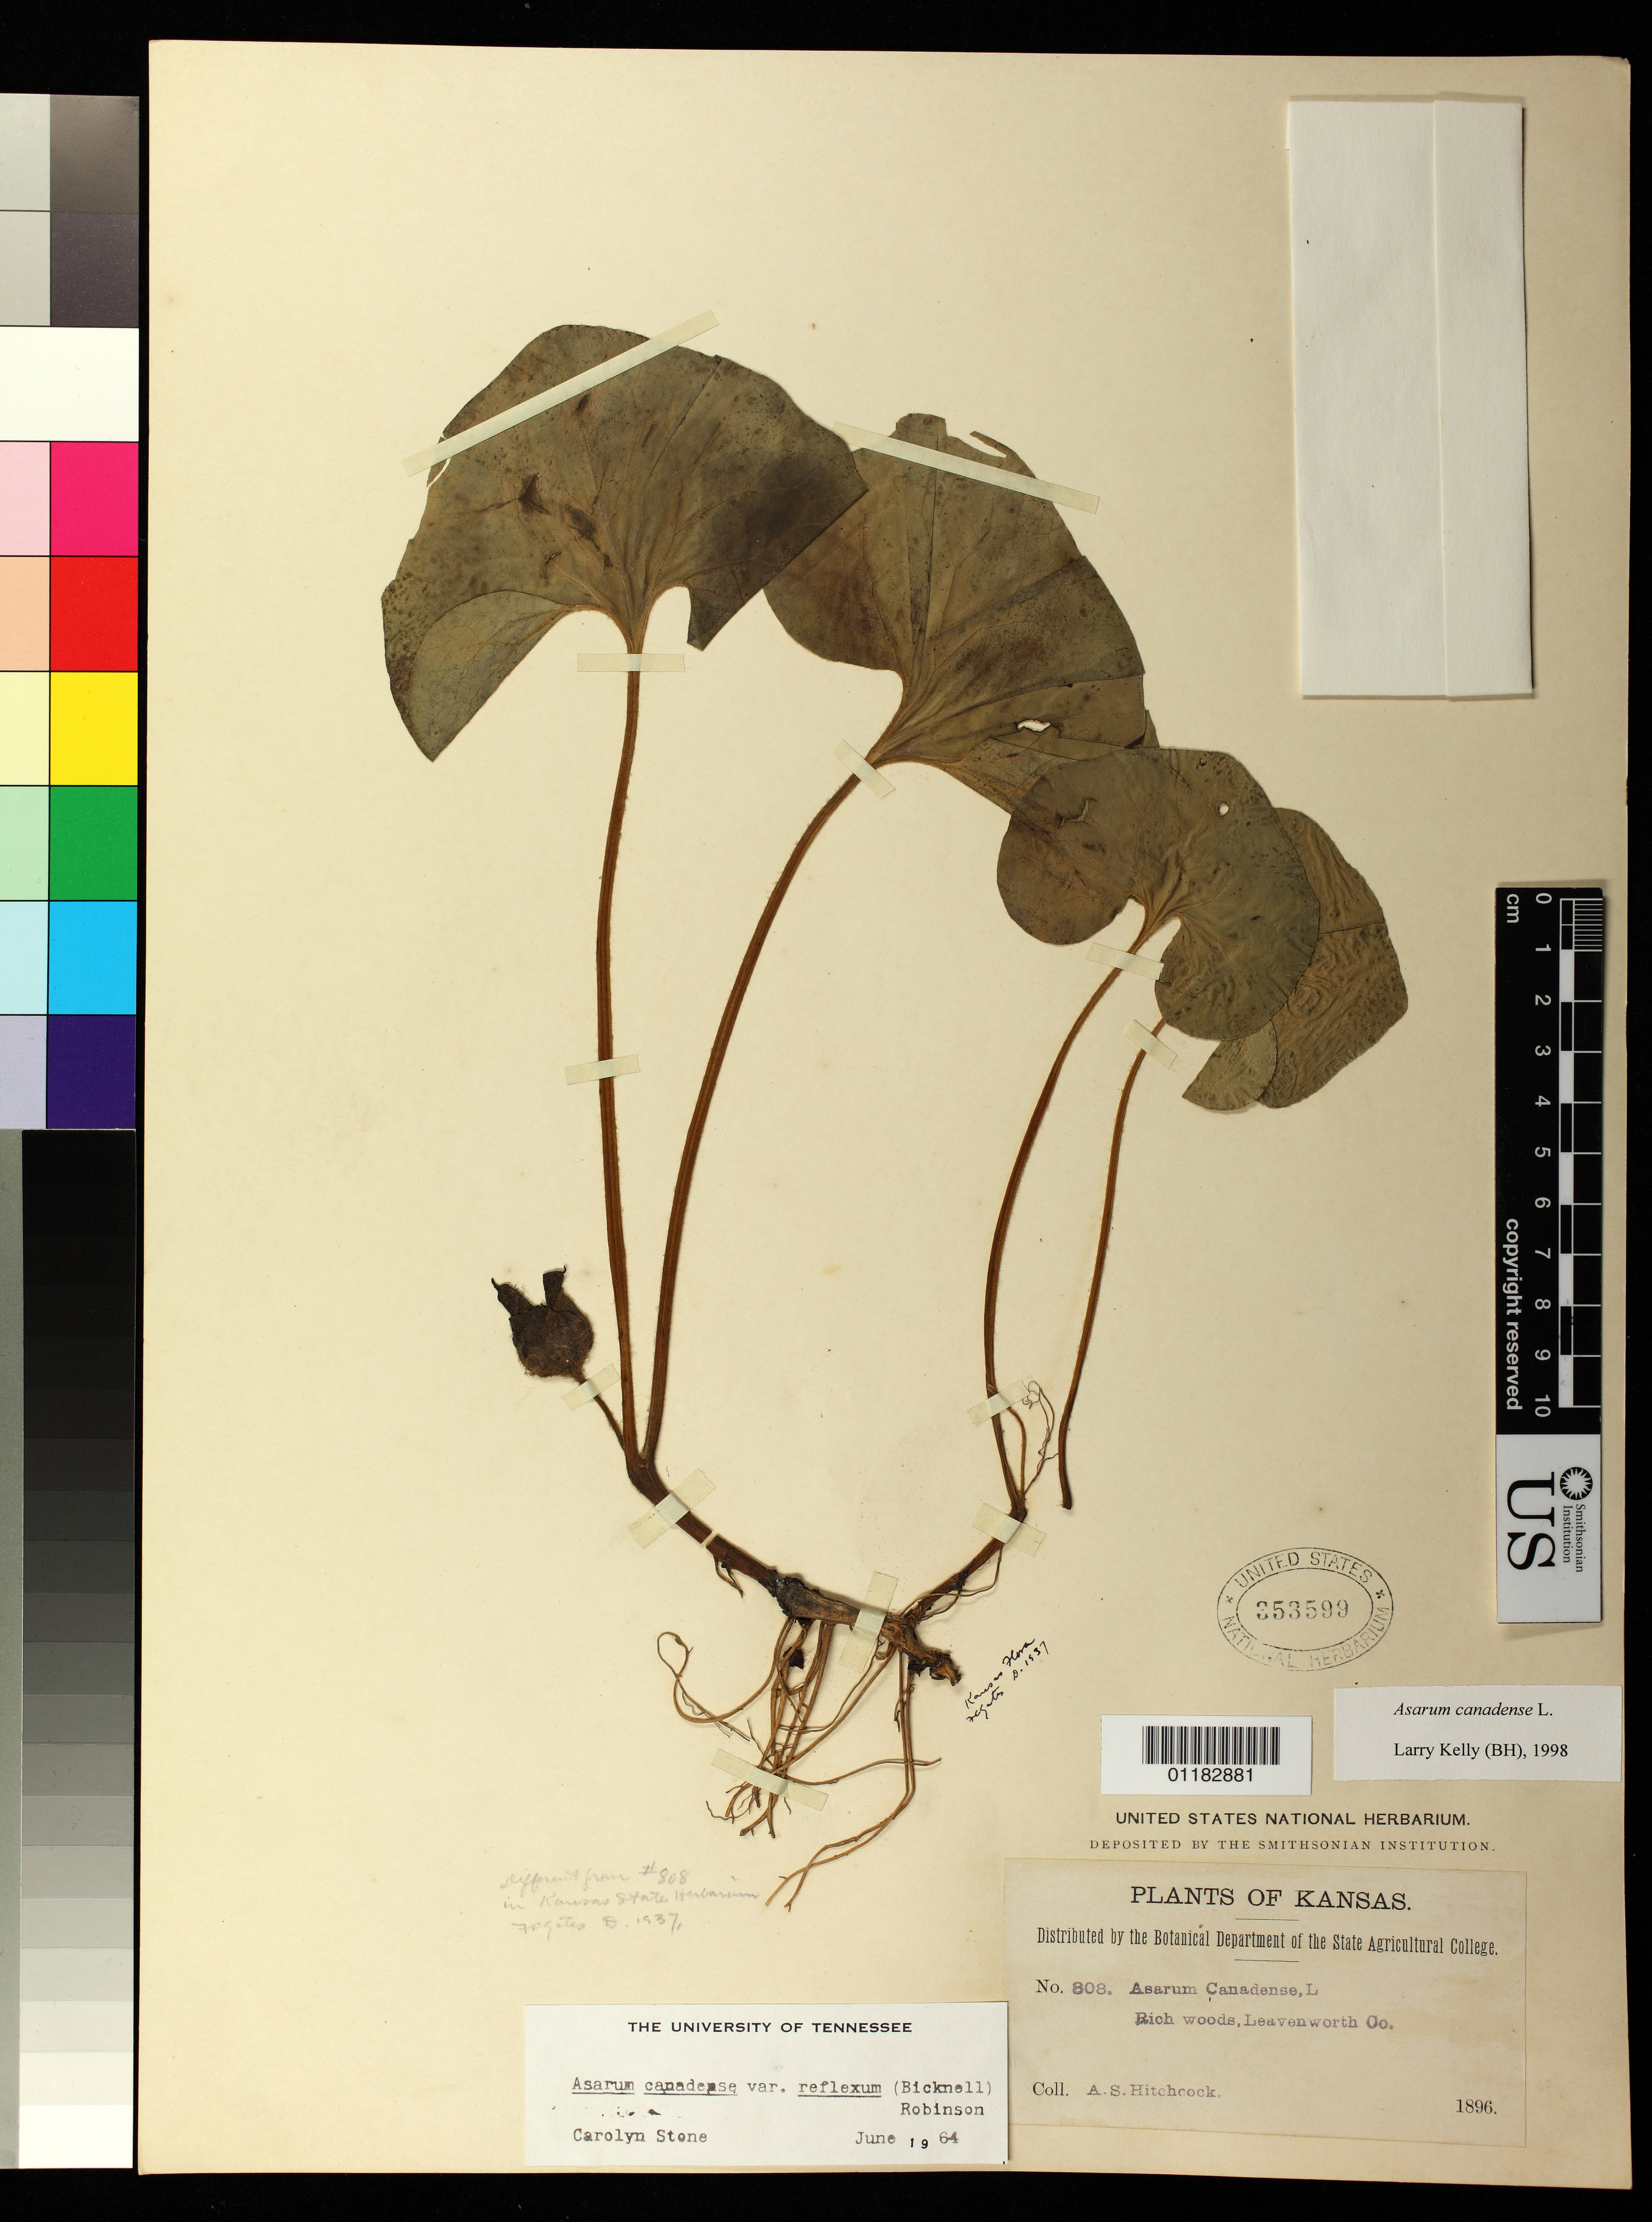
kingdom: Plantae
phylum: Tracheophyta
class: Magnoliopsida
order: Piperales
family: Aristolochiaceae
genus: Asarum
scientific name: Asarum canadense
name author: L.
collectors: A. S. Hitchcock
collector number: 808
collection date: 1896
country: United States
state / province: Kansas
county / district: Leavenworth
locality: Leavenworth County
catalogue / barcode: US 353599